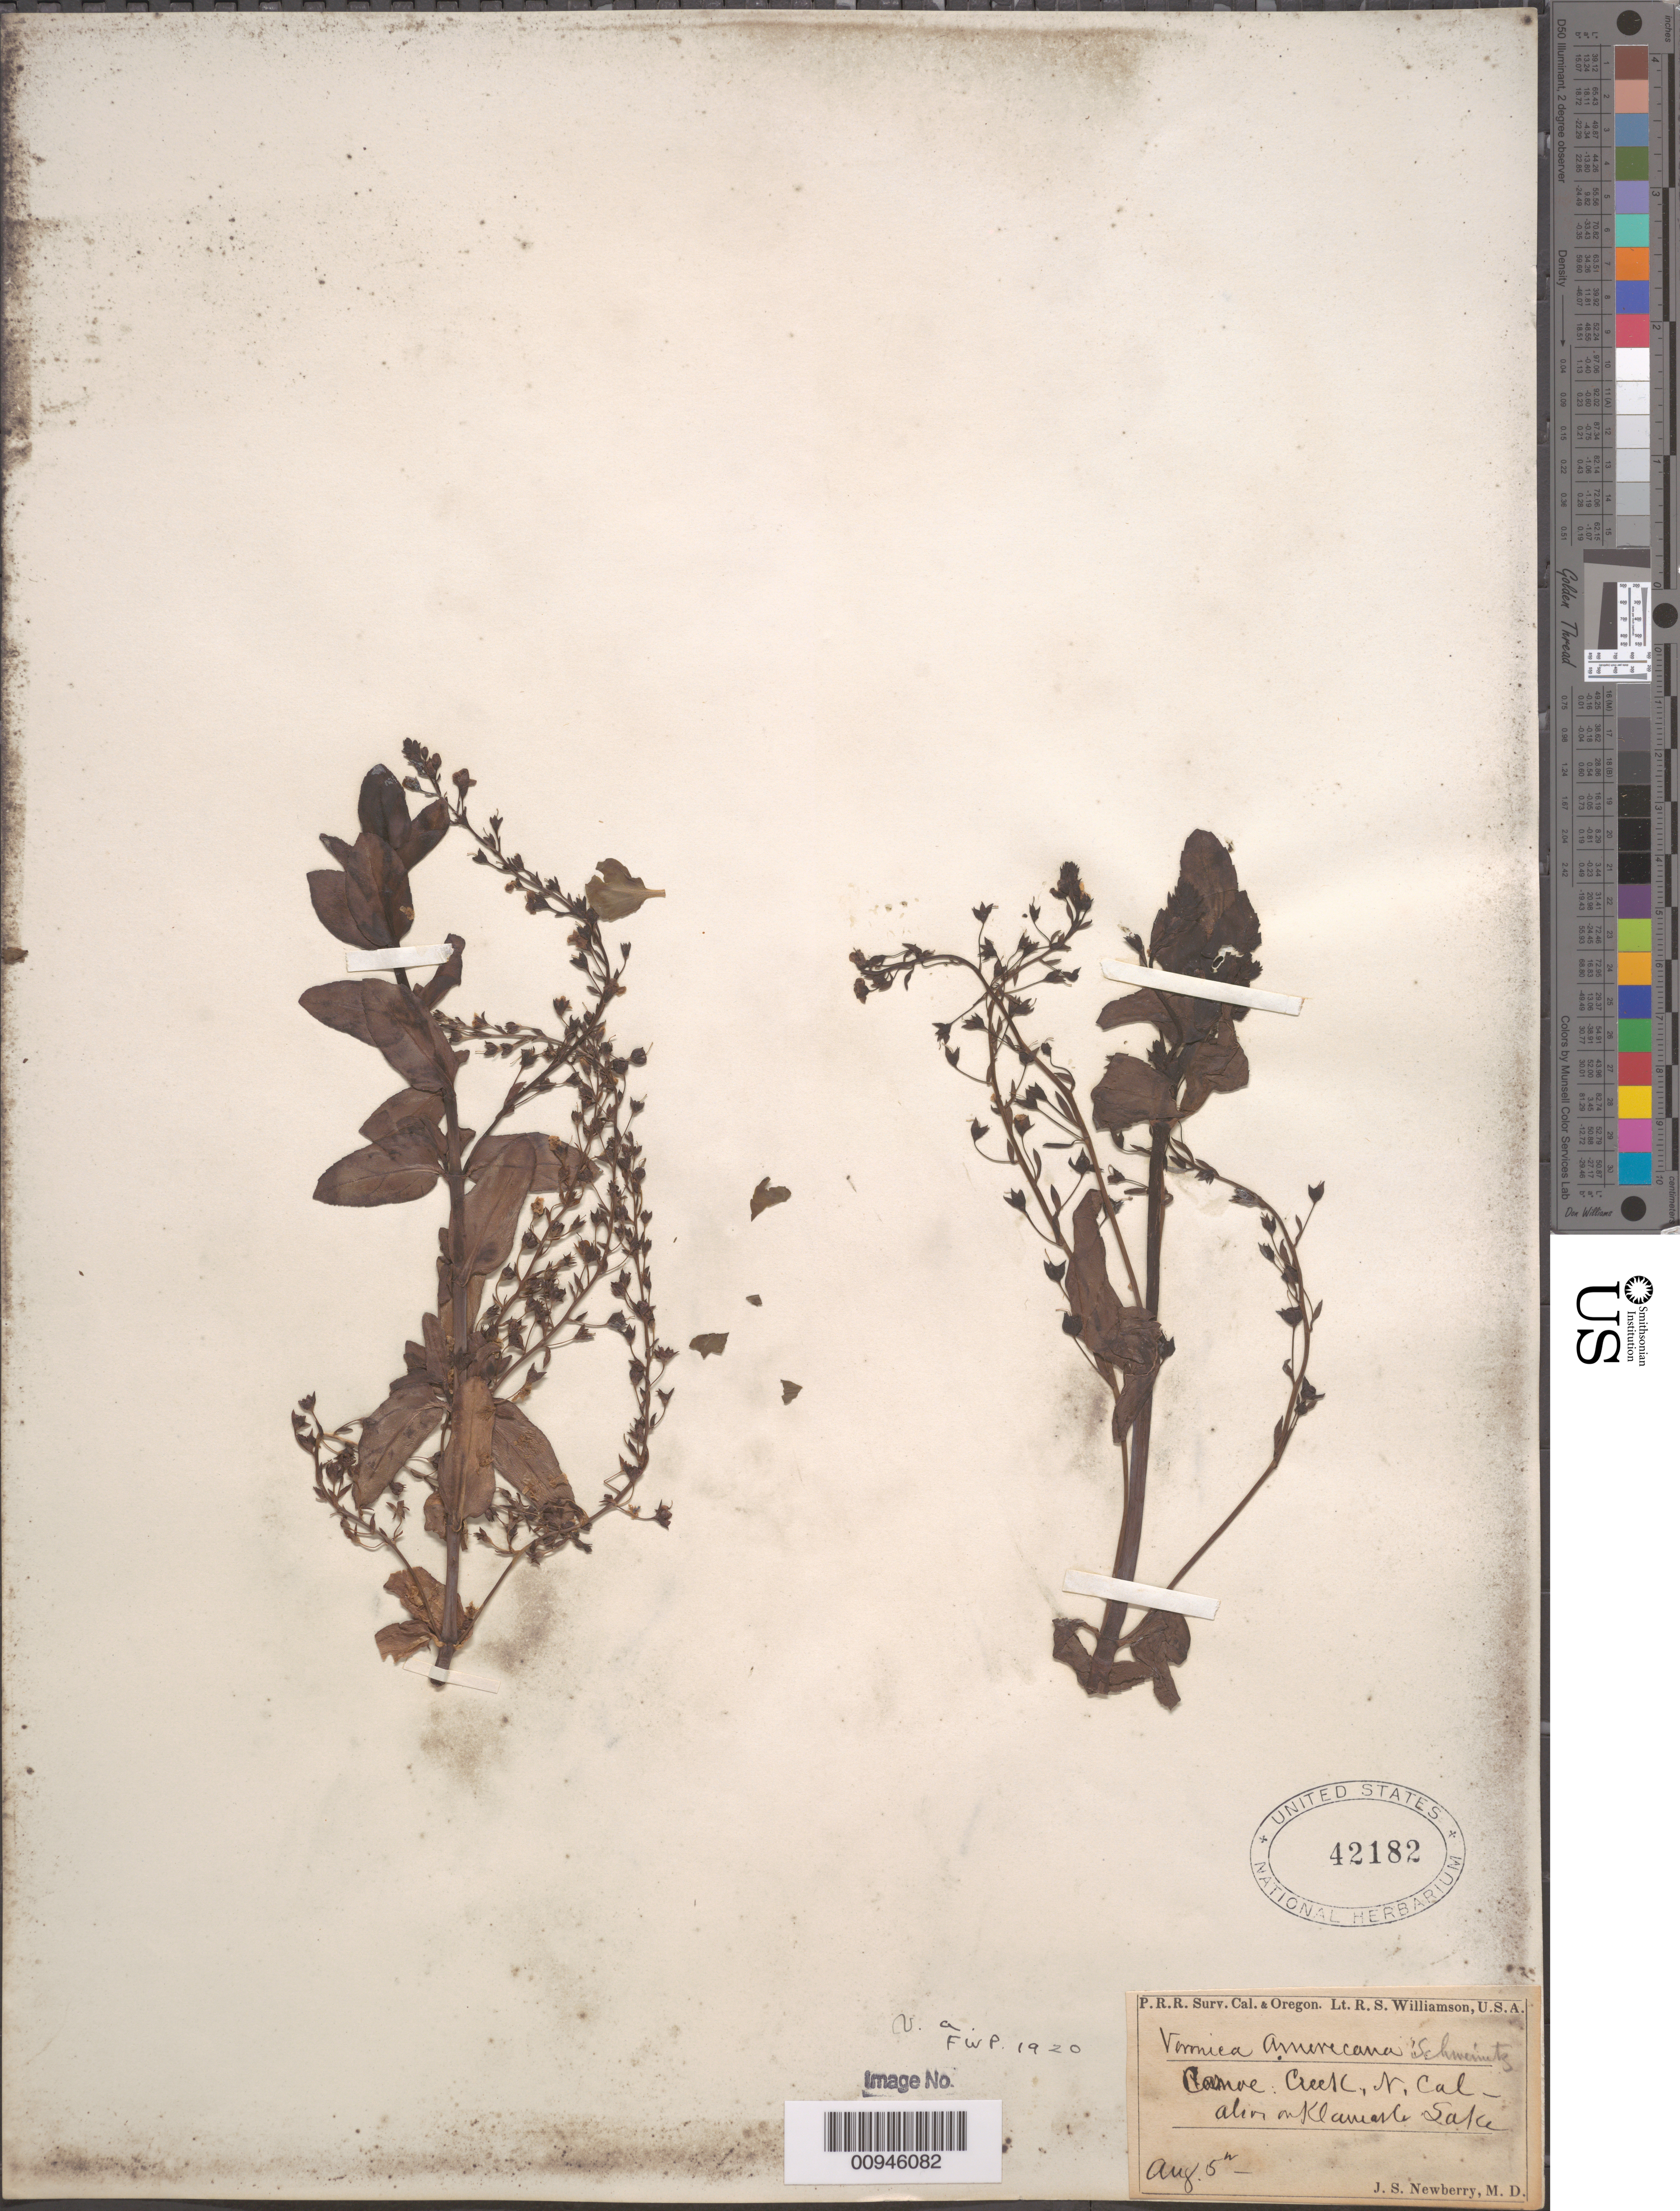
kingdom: Plantae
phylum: Tracheophyta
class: Magnoliopsida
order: Lamiales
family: Plantaginaceae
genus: Veronica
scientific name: Veronica americana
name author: Schwein. ex Benth.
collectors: J. S. Newberry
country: United States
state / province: California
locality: N California, Canoe Creek, alive on Klaniarte sake.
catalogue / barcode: US 42182